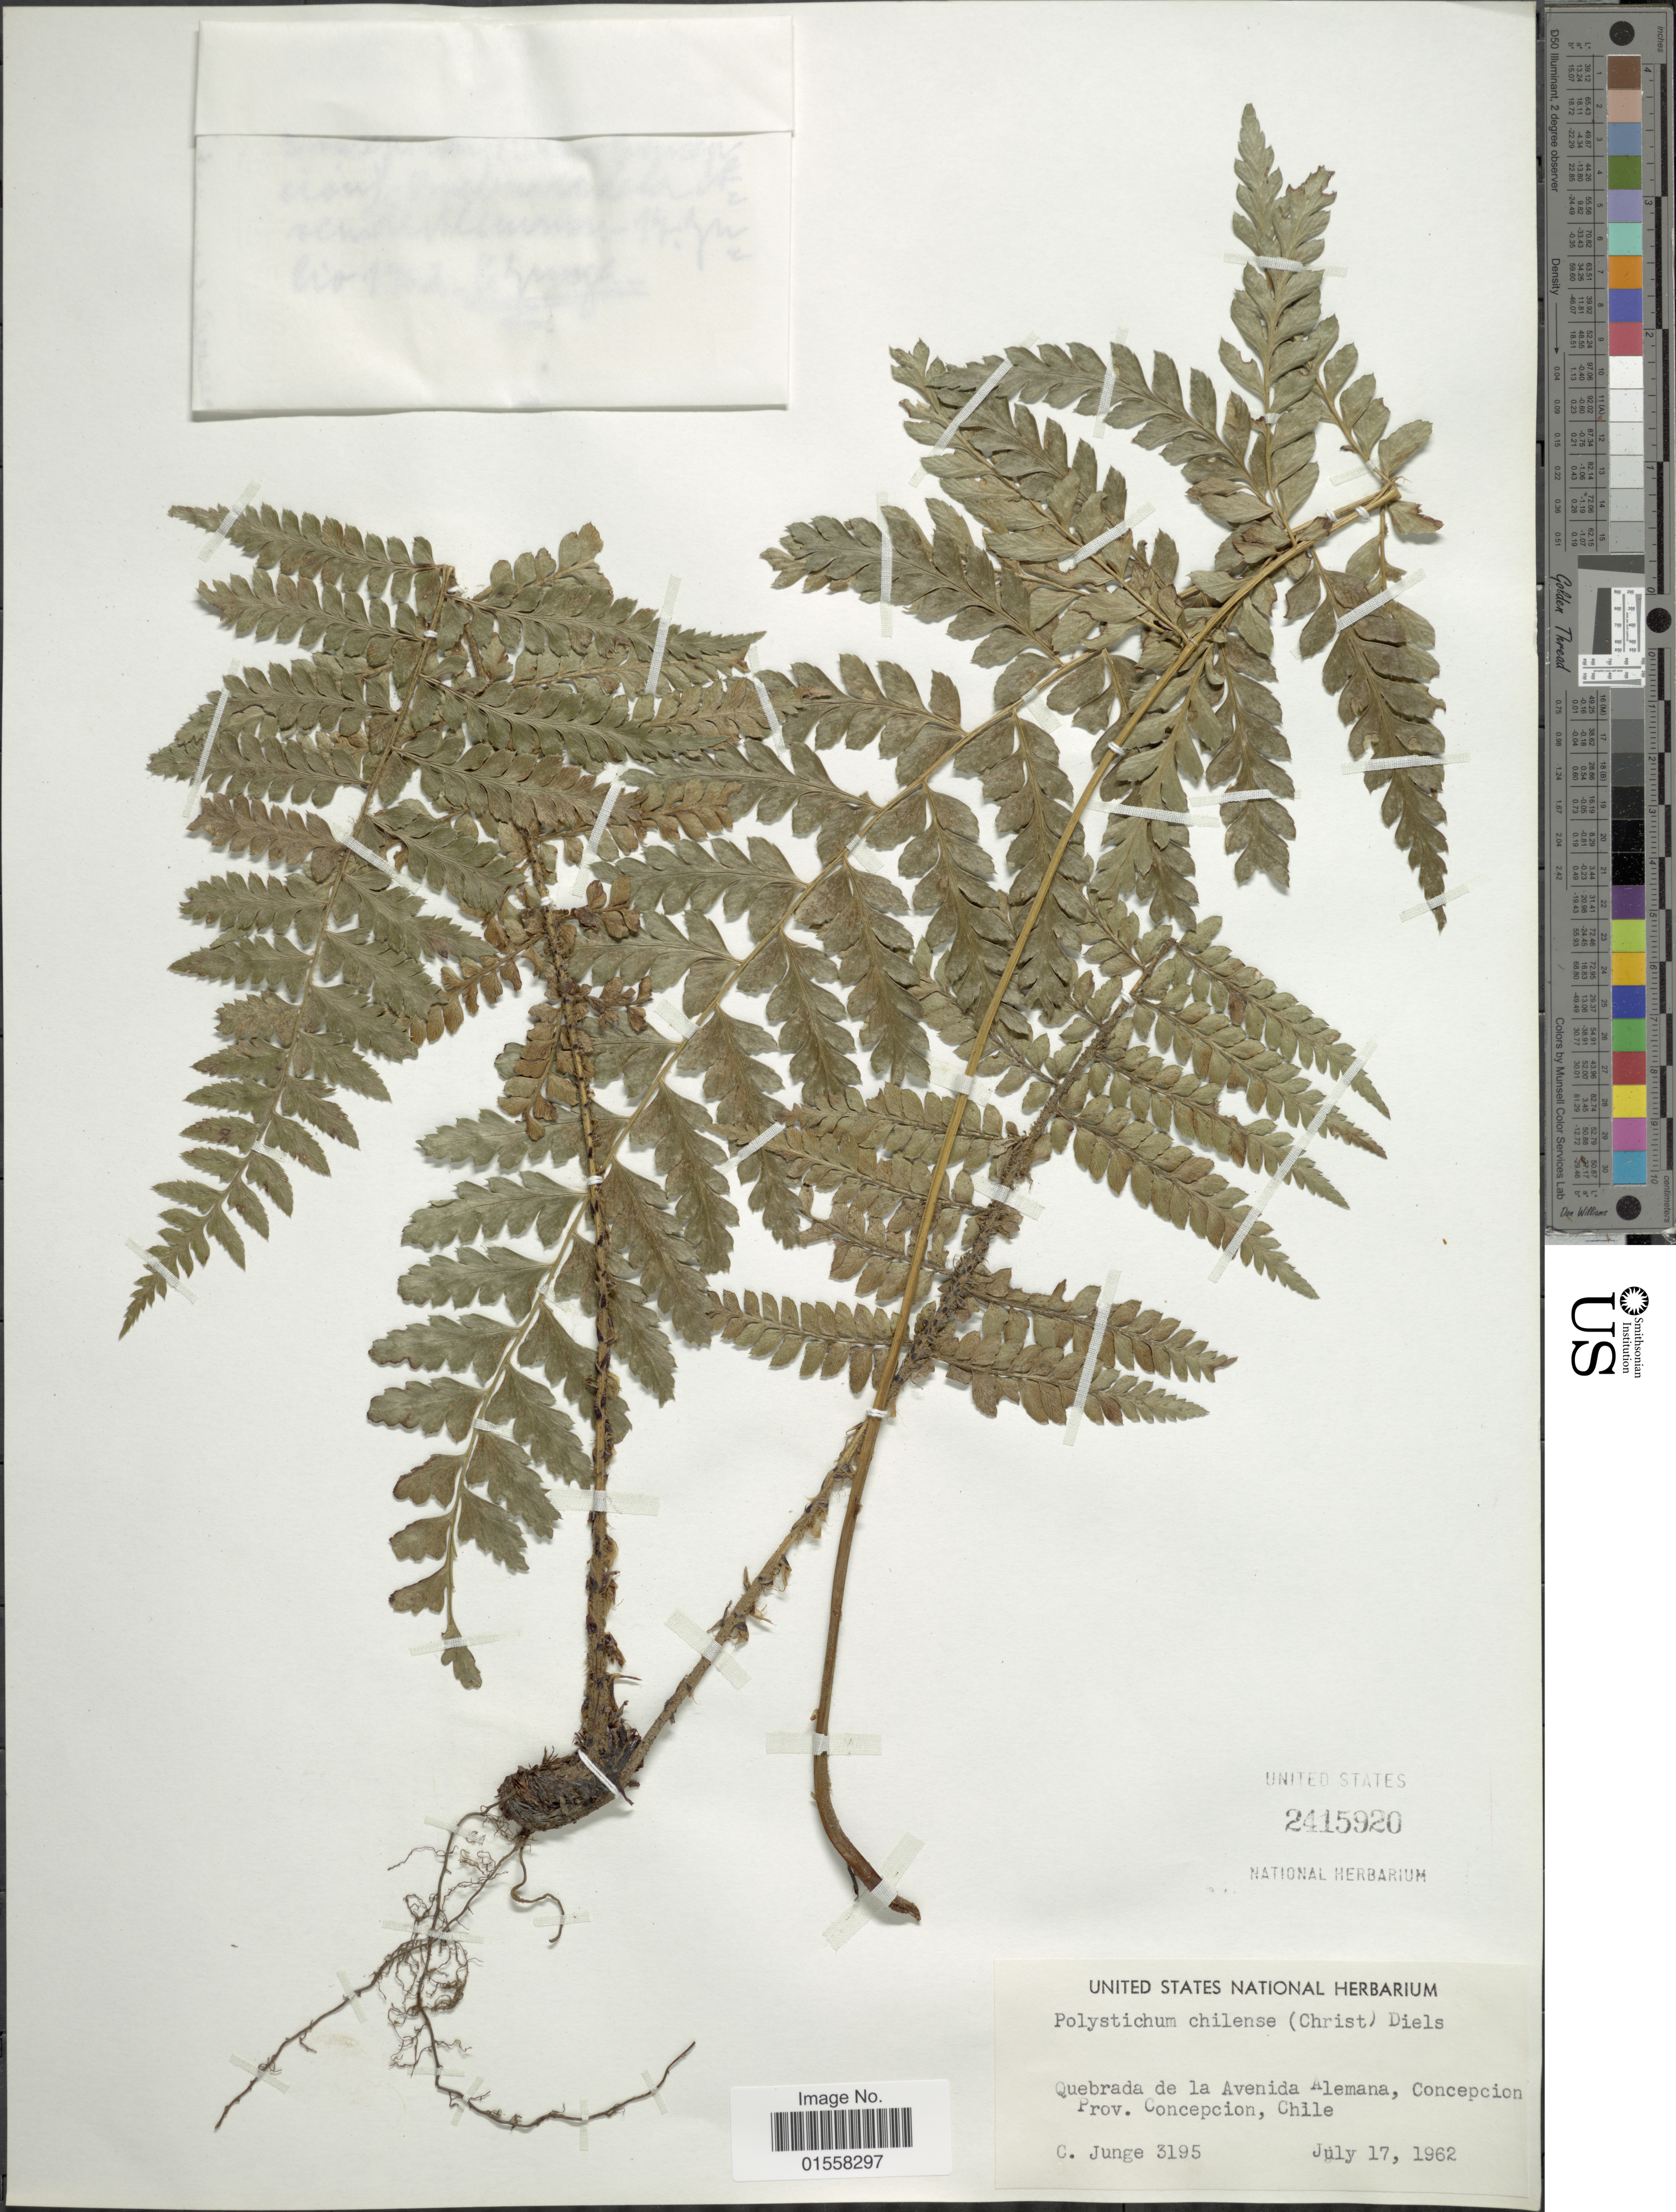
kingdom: Plantae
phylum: Tracheophyta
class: Polypodiopsida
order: Polypodiales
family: Dryopteridaceae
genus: Polystichum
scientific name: Polystichum chilense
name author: (Christ) Diels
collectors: C. Junge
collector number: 3195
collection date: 1962-07-17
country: Chile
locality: Quebrada de la Avenida Alemana, Concepcion, Prov. Concepcion, Chile.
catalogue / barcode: US 2415920